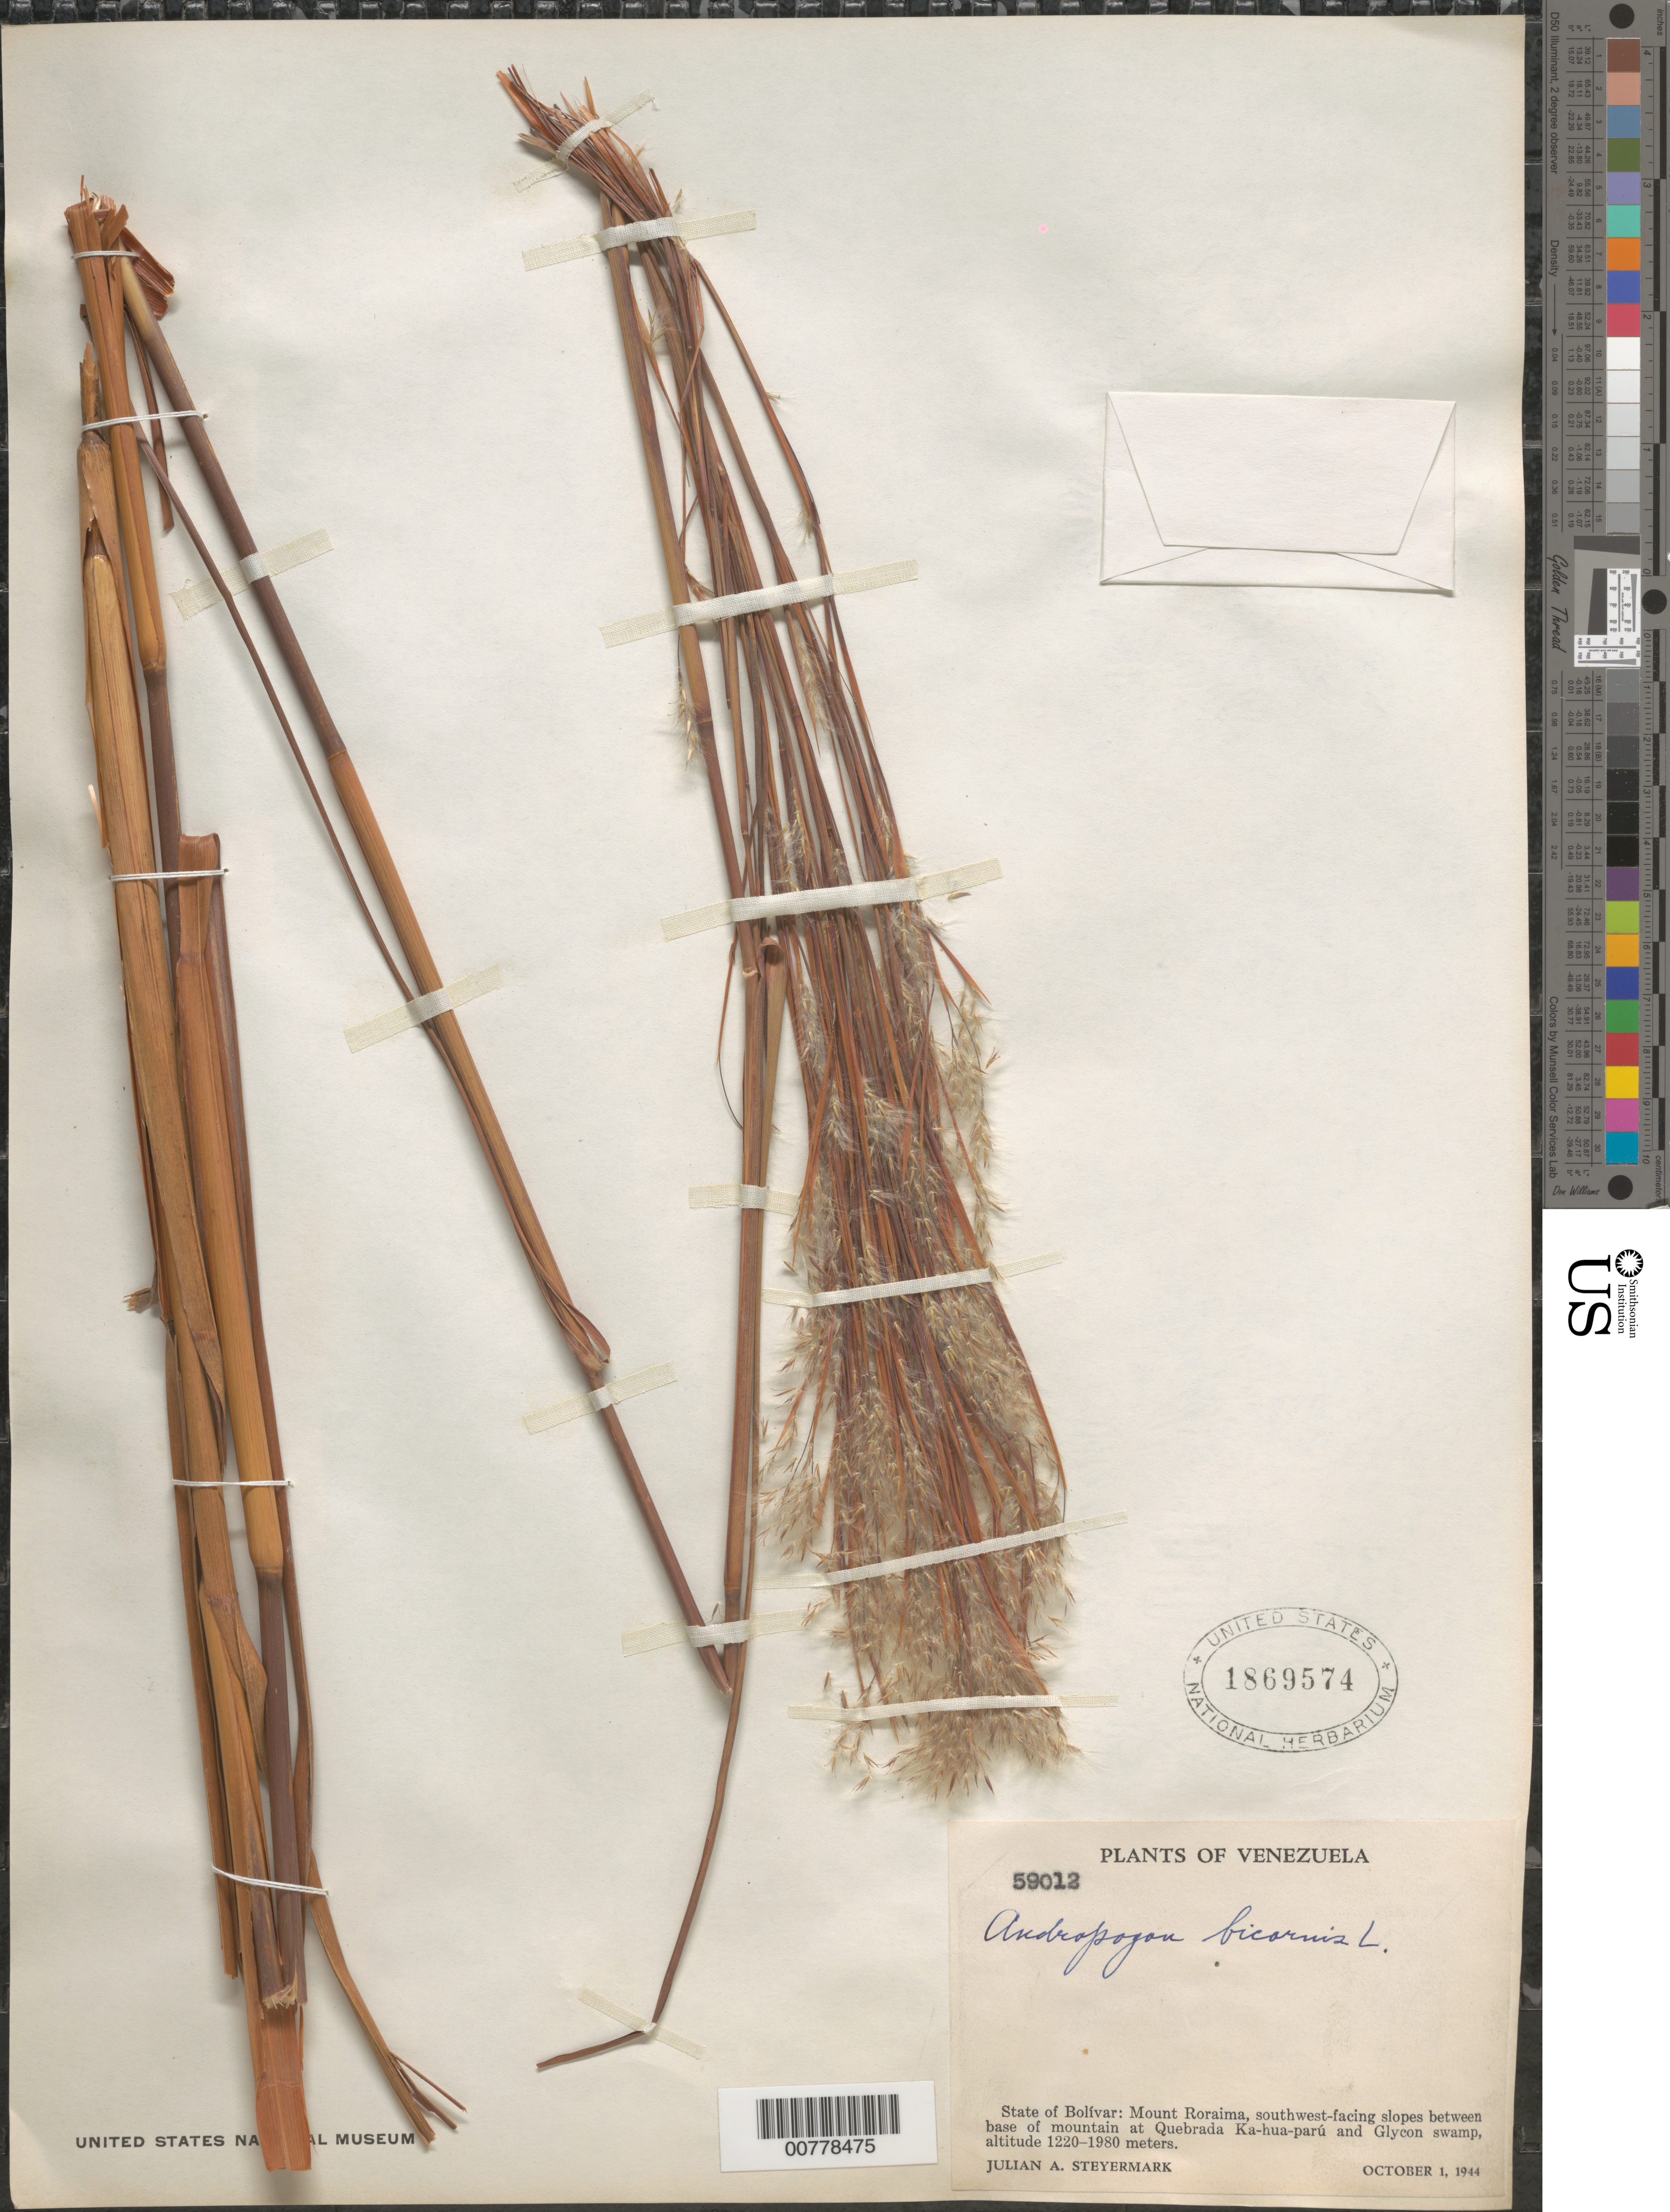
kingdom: Plantae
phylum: Tracheophyta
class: Liliopsida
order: Poales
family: Poaceae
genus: Andropogon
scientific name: Andropogon bicornis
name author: L.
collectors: J. Steyermark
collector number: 59012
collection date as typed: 1-Oct-44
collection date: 1944-10-01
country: Venezuela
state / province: Bolívar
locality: Mt. Roraima, SW-facing slopes between base of mountain at Quebrada Ka-hua parú & Glycon swamp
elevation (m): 1220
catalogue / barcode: US 1869574